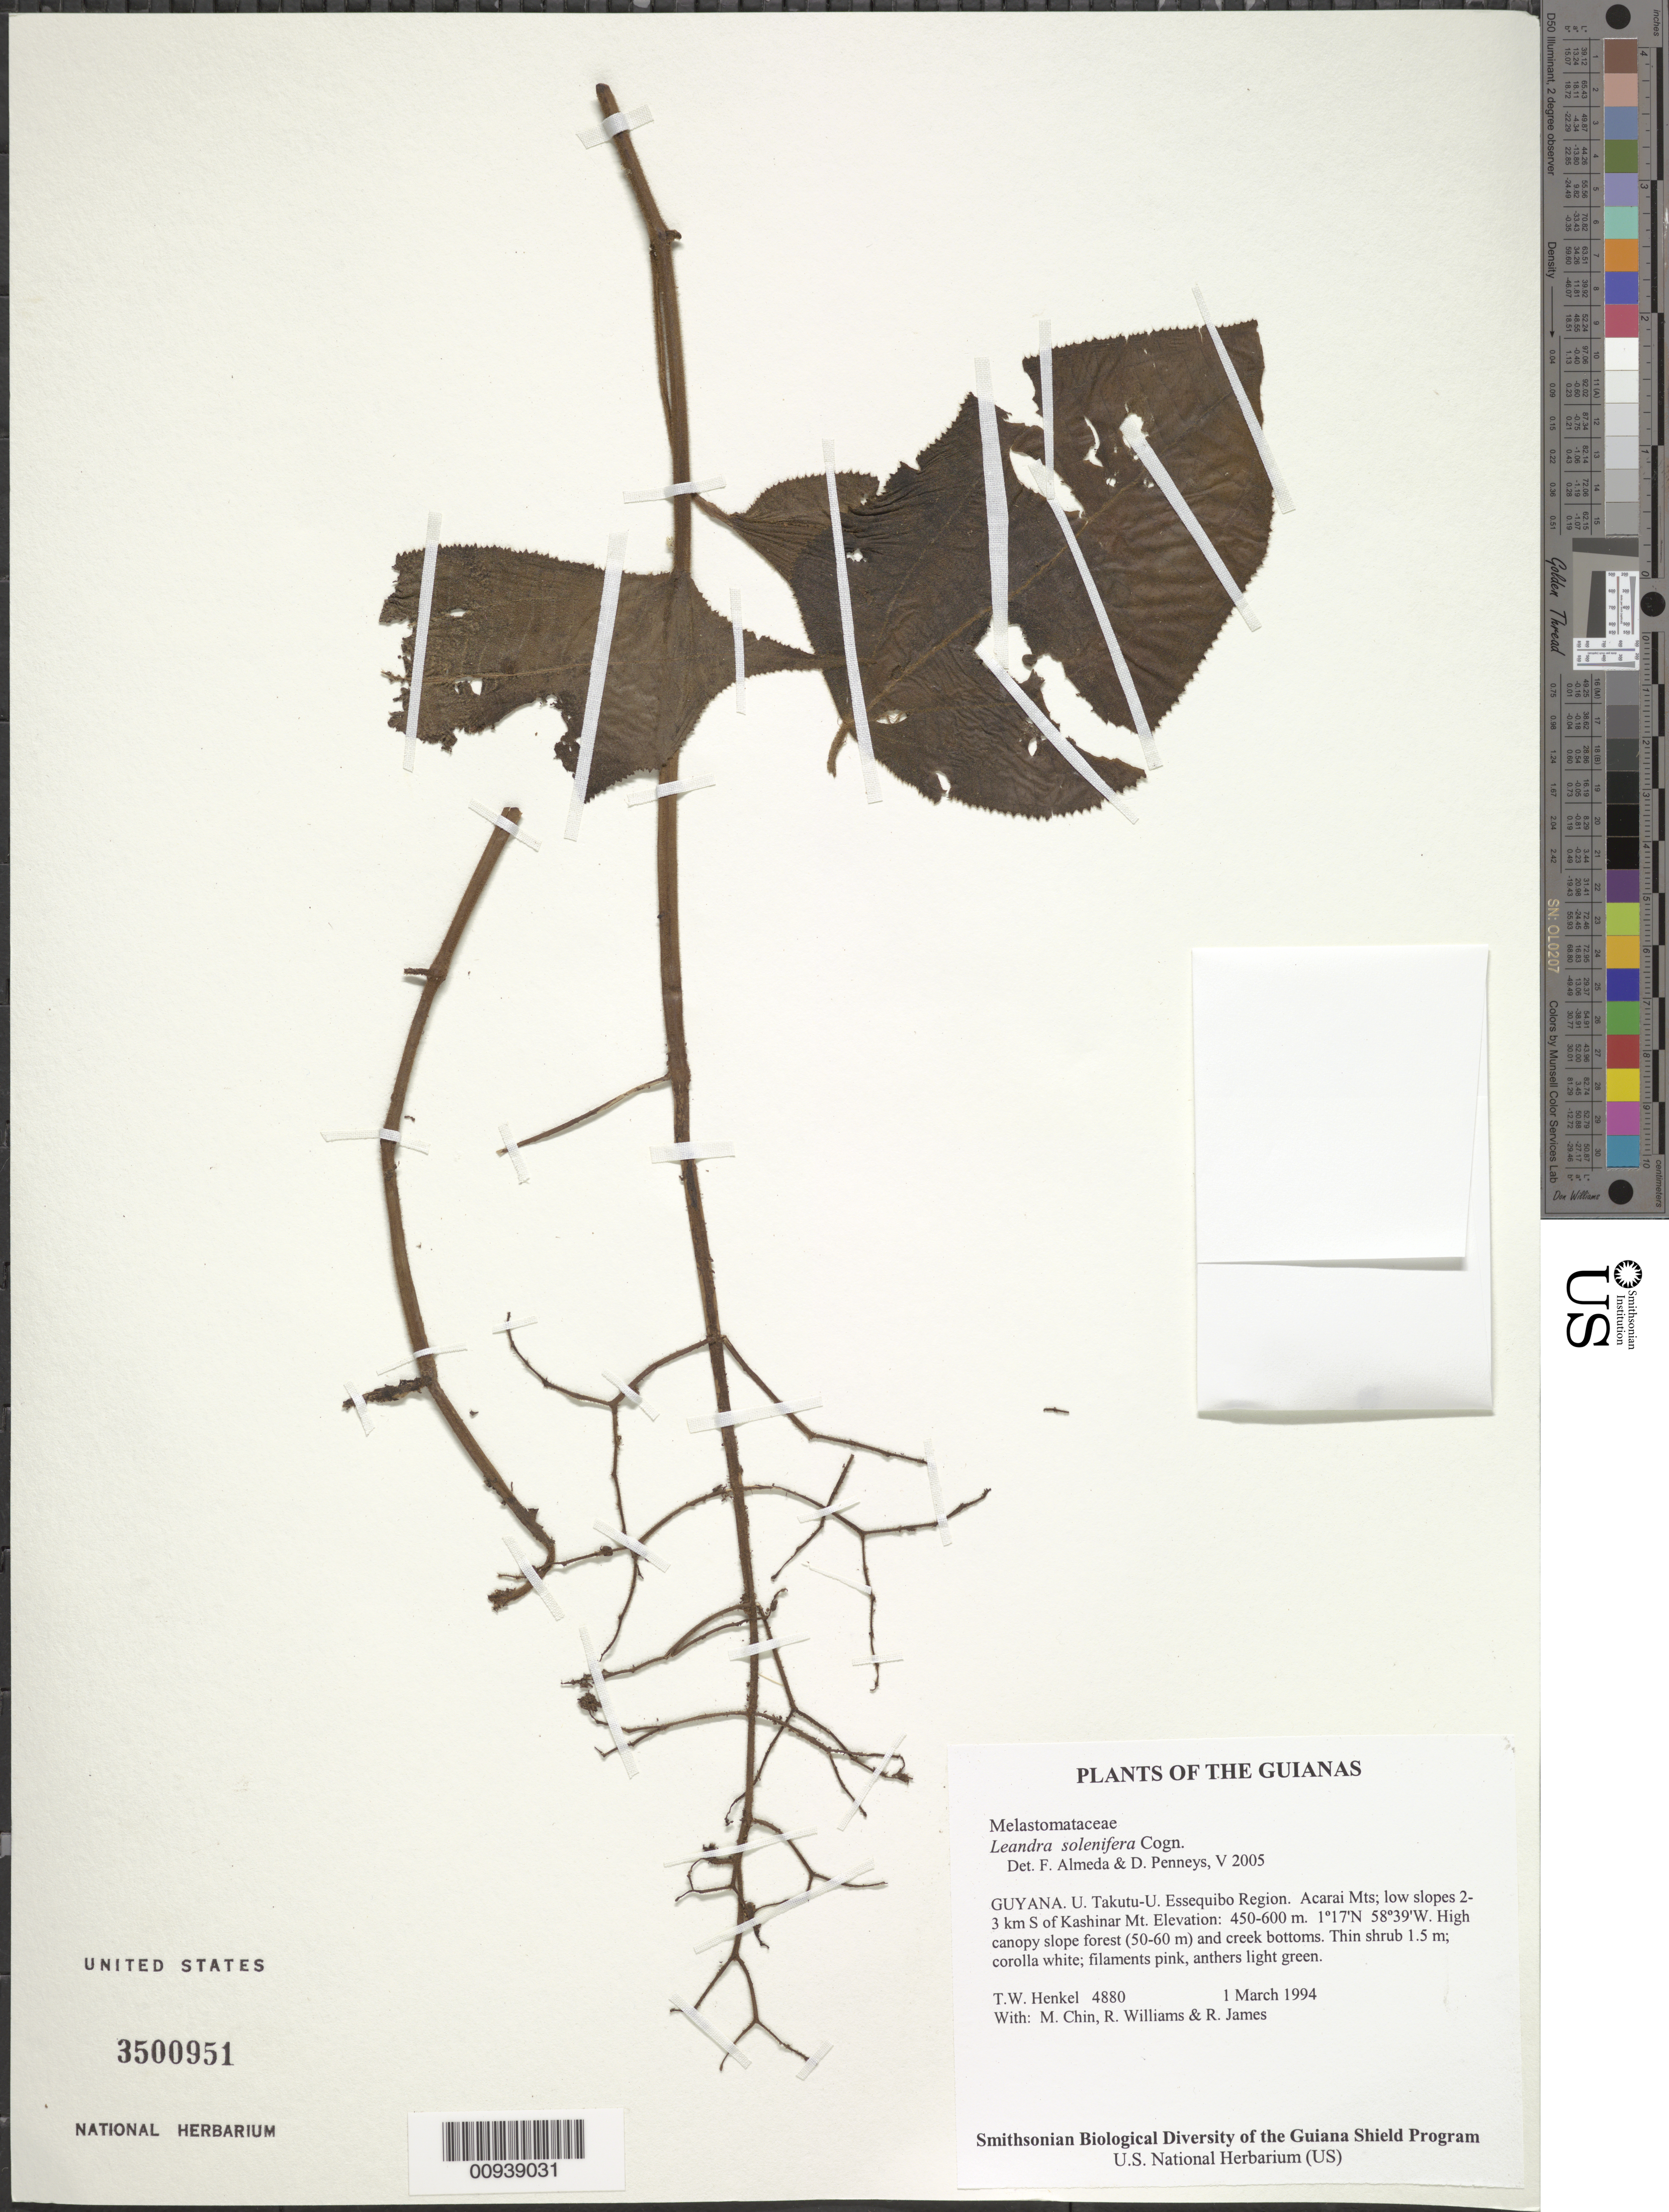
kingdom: Plantae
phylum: Tracheophyta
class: Magnoliopsida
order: Myrtales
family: Melastomataceae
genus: Leandra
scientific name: Leandra solenifera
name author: Cogn.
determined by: Almeda, F.; Penneys, D. S.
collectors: T. Henkel, M. Chin, R. Williams & R. James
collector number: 4880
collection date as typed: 1 March 1994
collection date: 1994-03-01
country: Guyana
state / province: U. Takutu-U. Essequibo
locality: Acarai Mts; low slopes 2-3 km S of Kashinar Mt.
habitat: High canopy slope forest (50-60 m) and creek bottoms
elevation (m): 450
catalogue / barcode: US 3500951